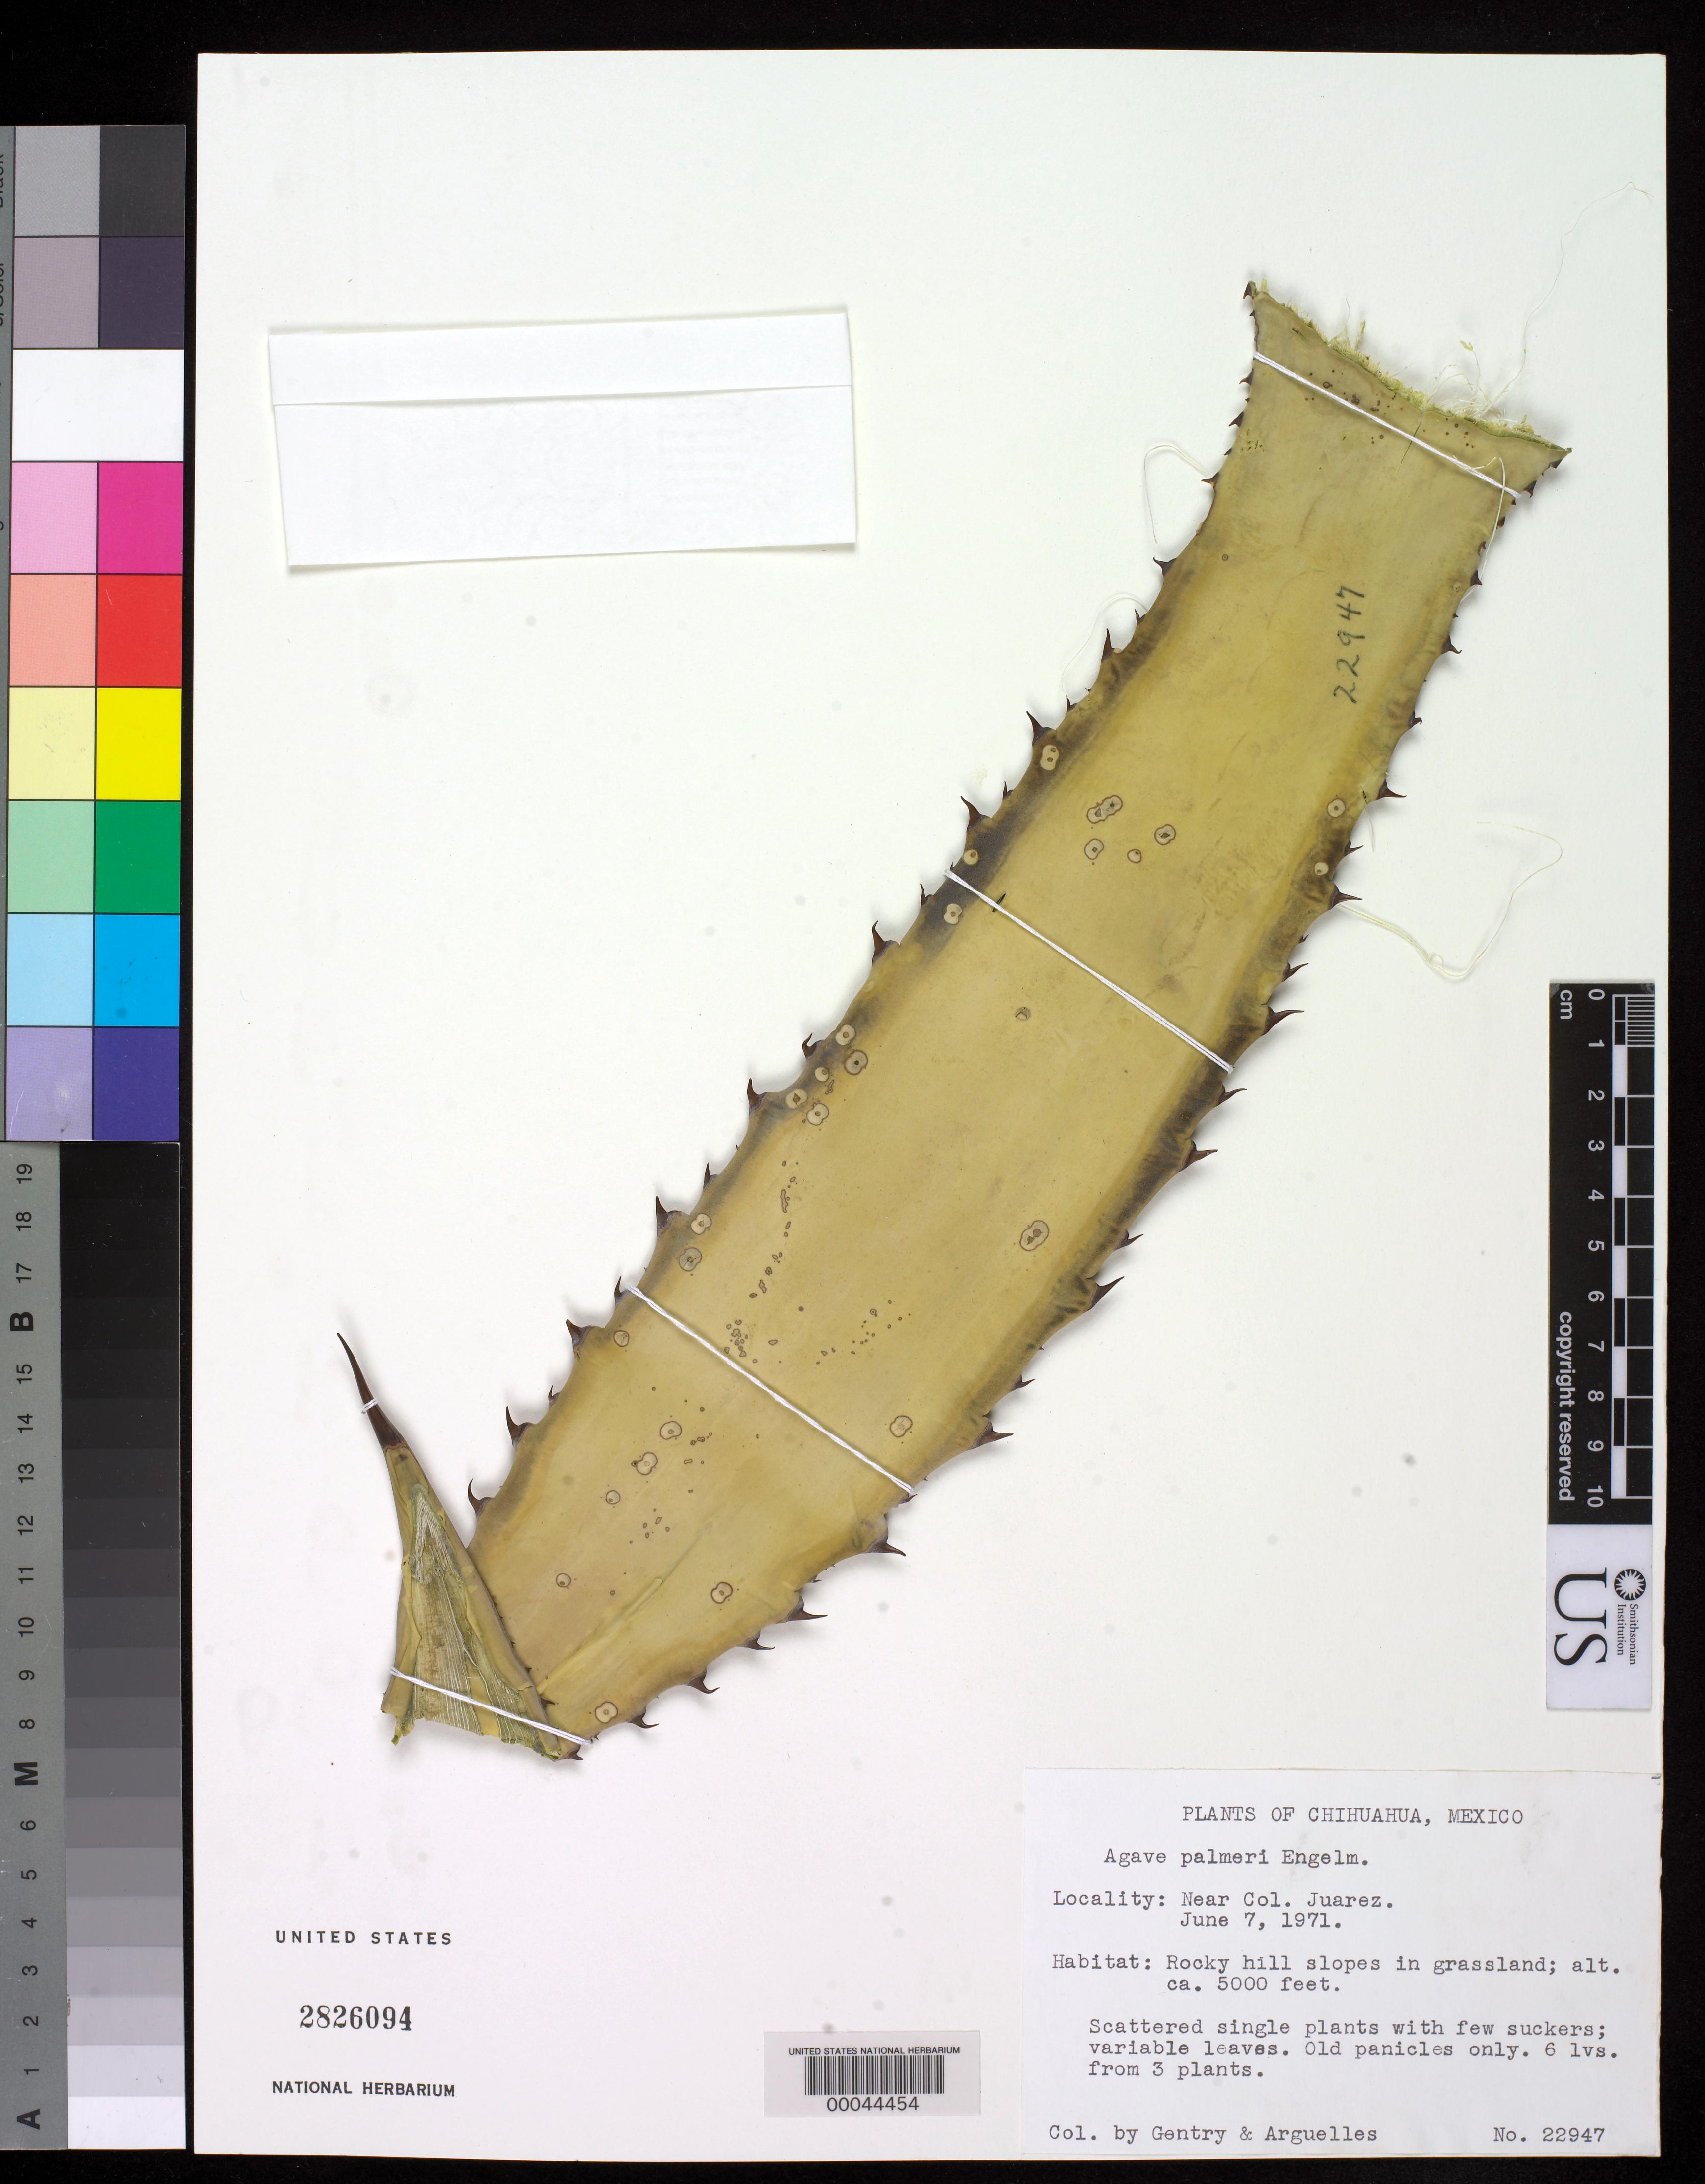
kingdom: Plantae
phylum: Tracheophyta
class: Liliopsida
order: Asparagales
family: Asparagaceae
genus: Agave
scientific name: Agave palmeri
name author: Engelm.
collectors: H. S. Gentry & J. Arguelles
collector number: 22947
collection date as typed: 07 Jun 1971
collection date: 1971-06-07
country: Mexico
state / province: Chihuahua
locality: Near Col. Juarez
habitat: Rocky hill slopes in grassland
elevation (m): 1524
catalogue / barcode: US 2826094